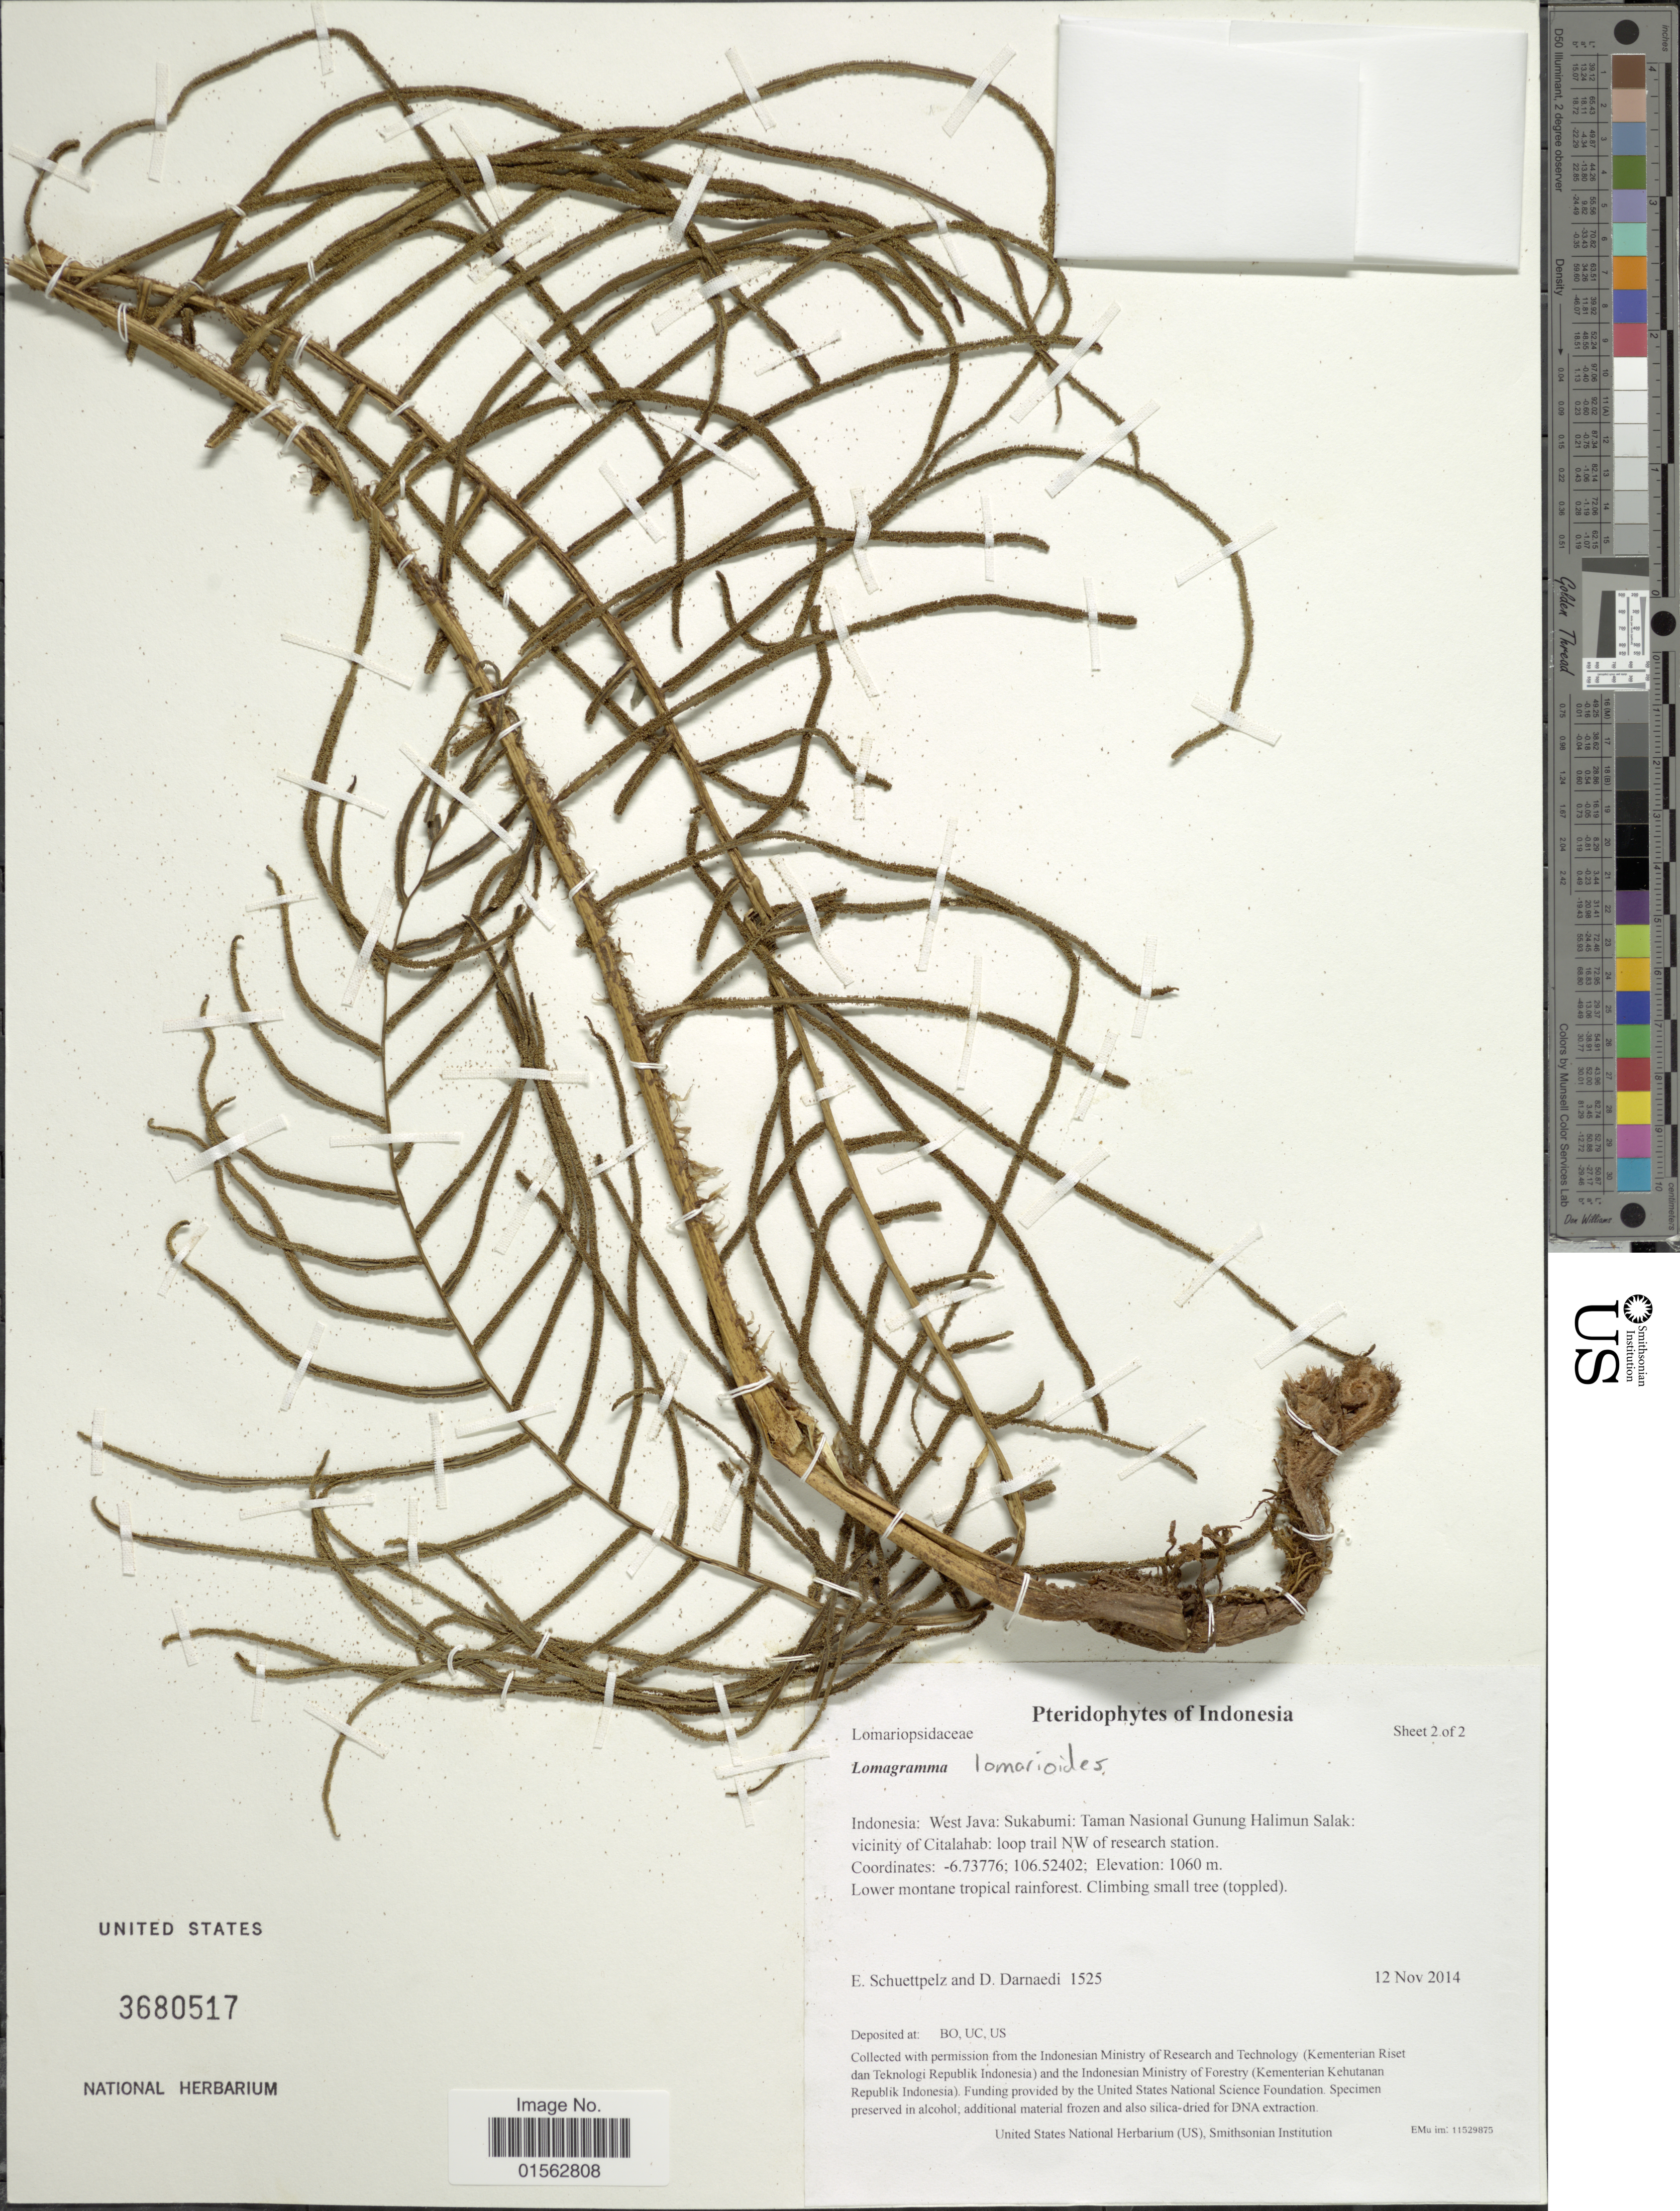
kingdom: Plantae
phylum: Tracheophyta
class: Polypodiopsida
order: Polypodiales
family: Dryopteridaceae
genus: Lomagramma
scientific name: Lomagramma sp.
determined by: Schuettpelz, E., (US), Smithsonian Institution - National Museum of Natural History (UNITED STATES)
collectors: E. Schuettpelz & D. Darnaedi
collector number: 1525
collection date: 2014-11-12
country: Indonesia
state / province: Java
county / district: Jawa Barat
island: Java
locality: Taman Nasional Gunung Halimun Salak: vicinity of Citalahab: loop trail NW of research station, lower montane tropical rainforest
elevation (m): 1060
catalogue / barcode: US 3680517